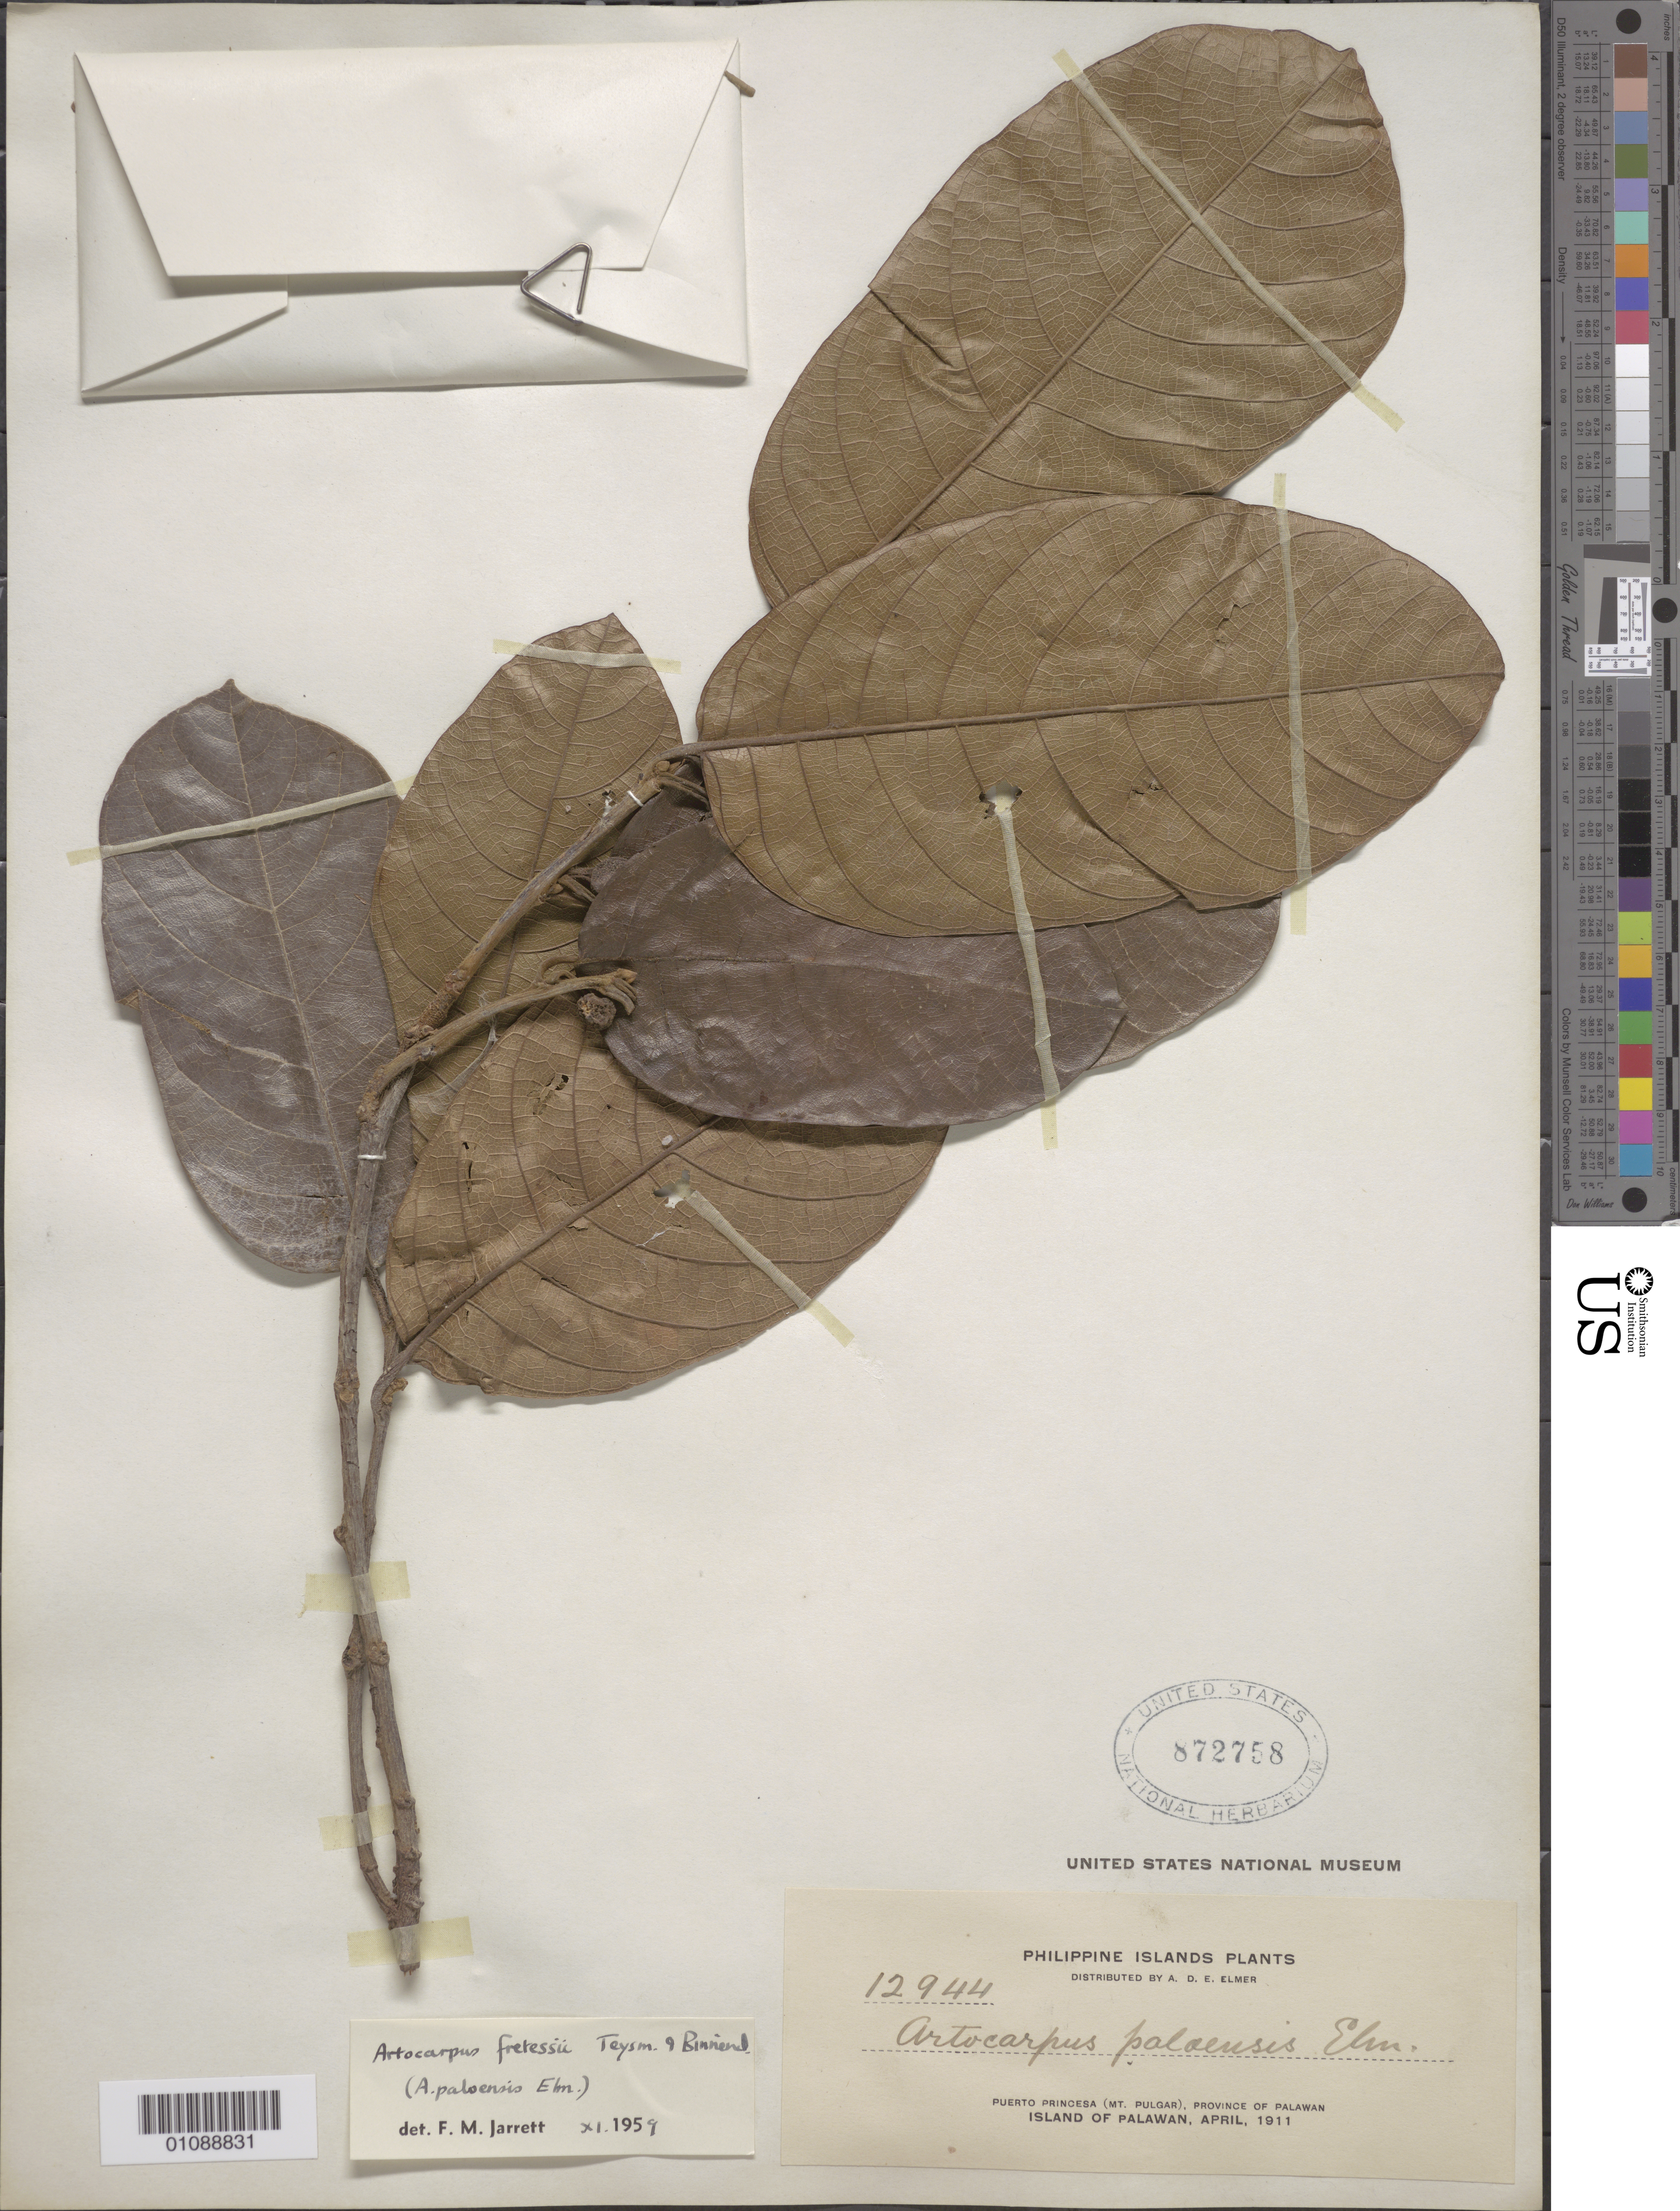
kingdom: Plantae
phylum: Tracheophyta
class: Magnoliopsida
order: Rosales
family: Moraceae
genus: Artocarpus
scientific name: Artocarpus fretessii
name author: Teijsm. & Binn. ex Hassk.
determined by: Jarrett, Frances M.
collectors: A. D. E. Elmer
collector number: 12944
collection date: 1911-04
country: Philippines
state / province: Mimaropa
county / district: Palawan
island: Palawan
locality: Mt. Pulgar, Puerto Princesa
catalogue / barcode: US 872758